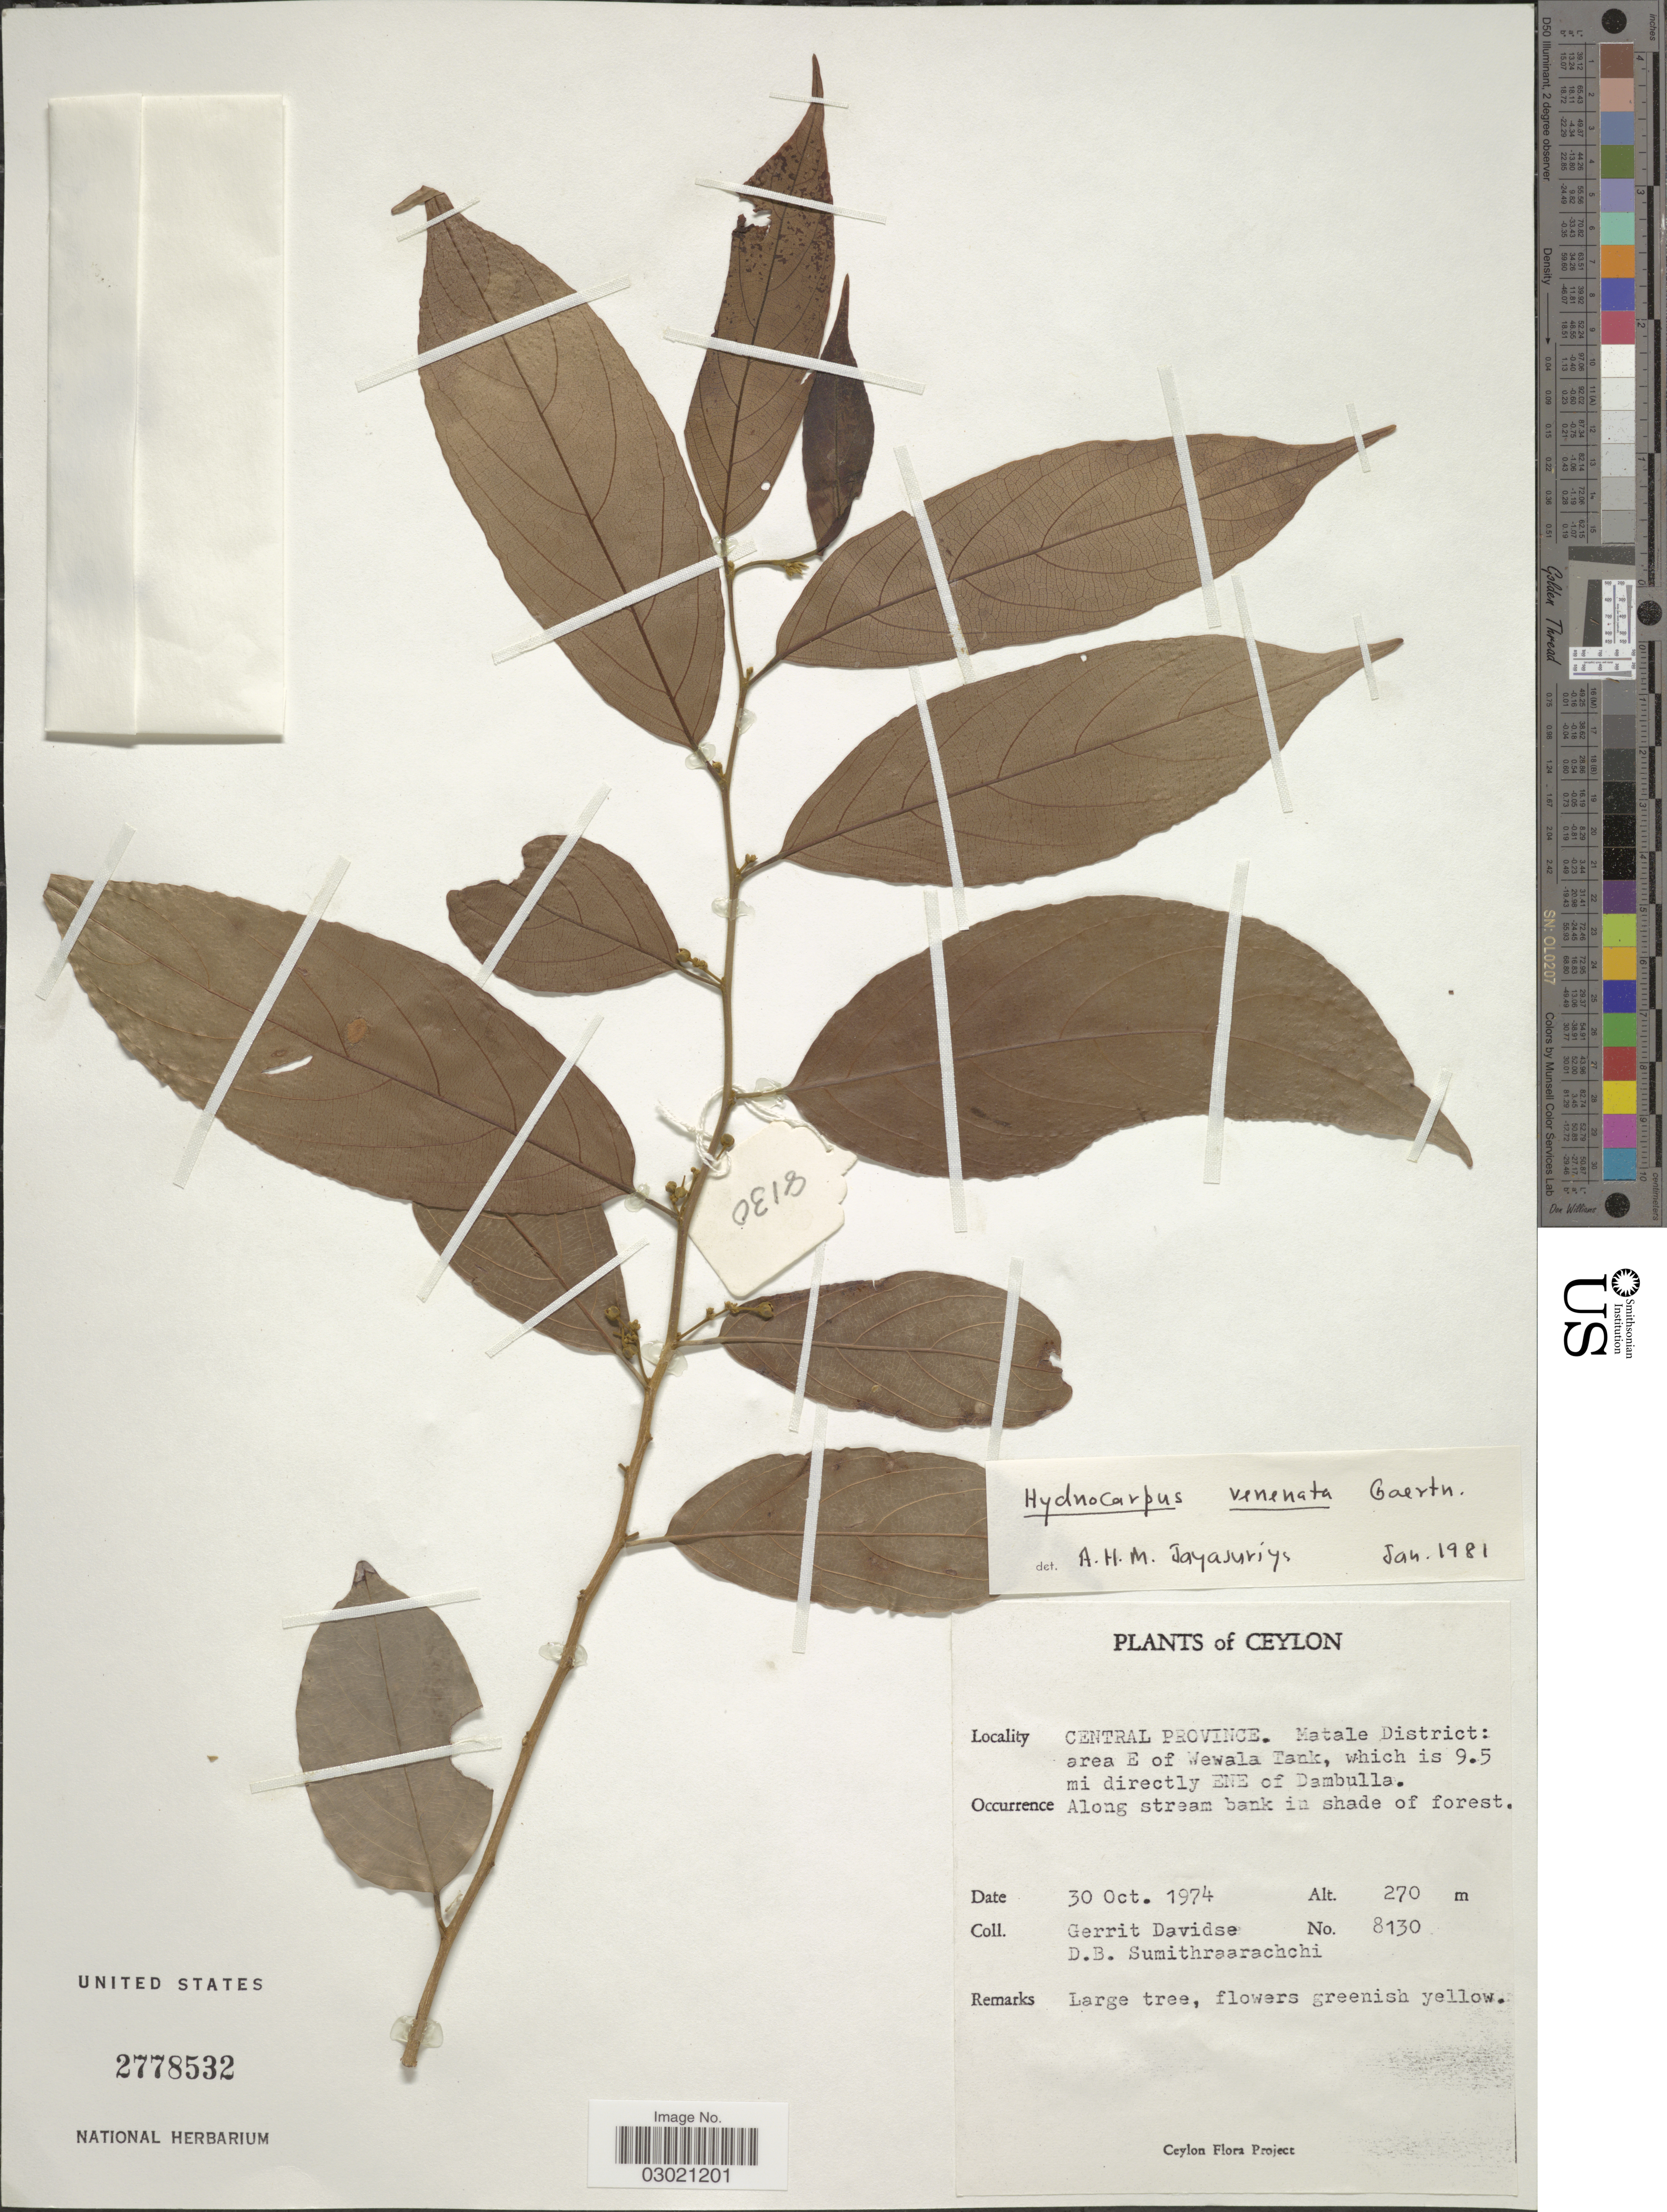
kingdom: Plantae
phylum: Tracheophyta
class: Magnoliopsida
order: Malpighiales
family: Achariaceae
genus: Hydnocarpus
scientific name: Hydnocarpus venenatus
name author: Gaertn.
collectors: G. Davidse & D. B. Sumithraarachchi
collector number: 8130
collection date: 1974-10-30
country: Sri Lanka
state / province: Central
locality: Ceylon, Matale District: area E of Wewala Tank, which is 9.5 mi directly ENE of Dambulla.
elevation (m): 270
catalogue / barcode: US 2778532